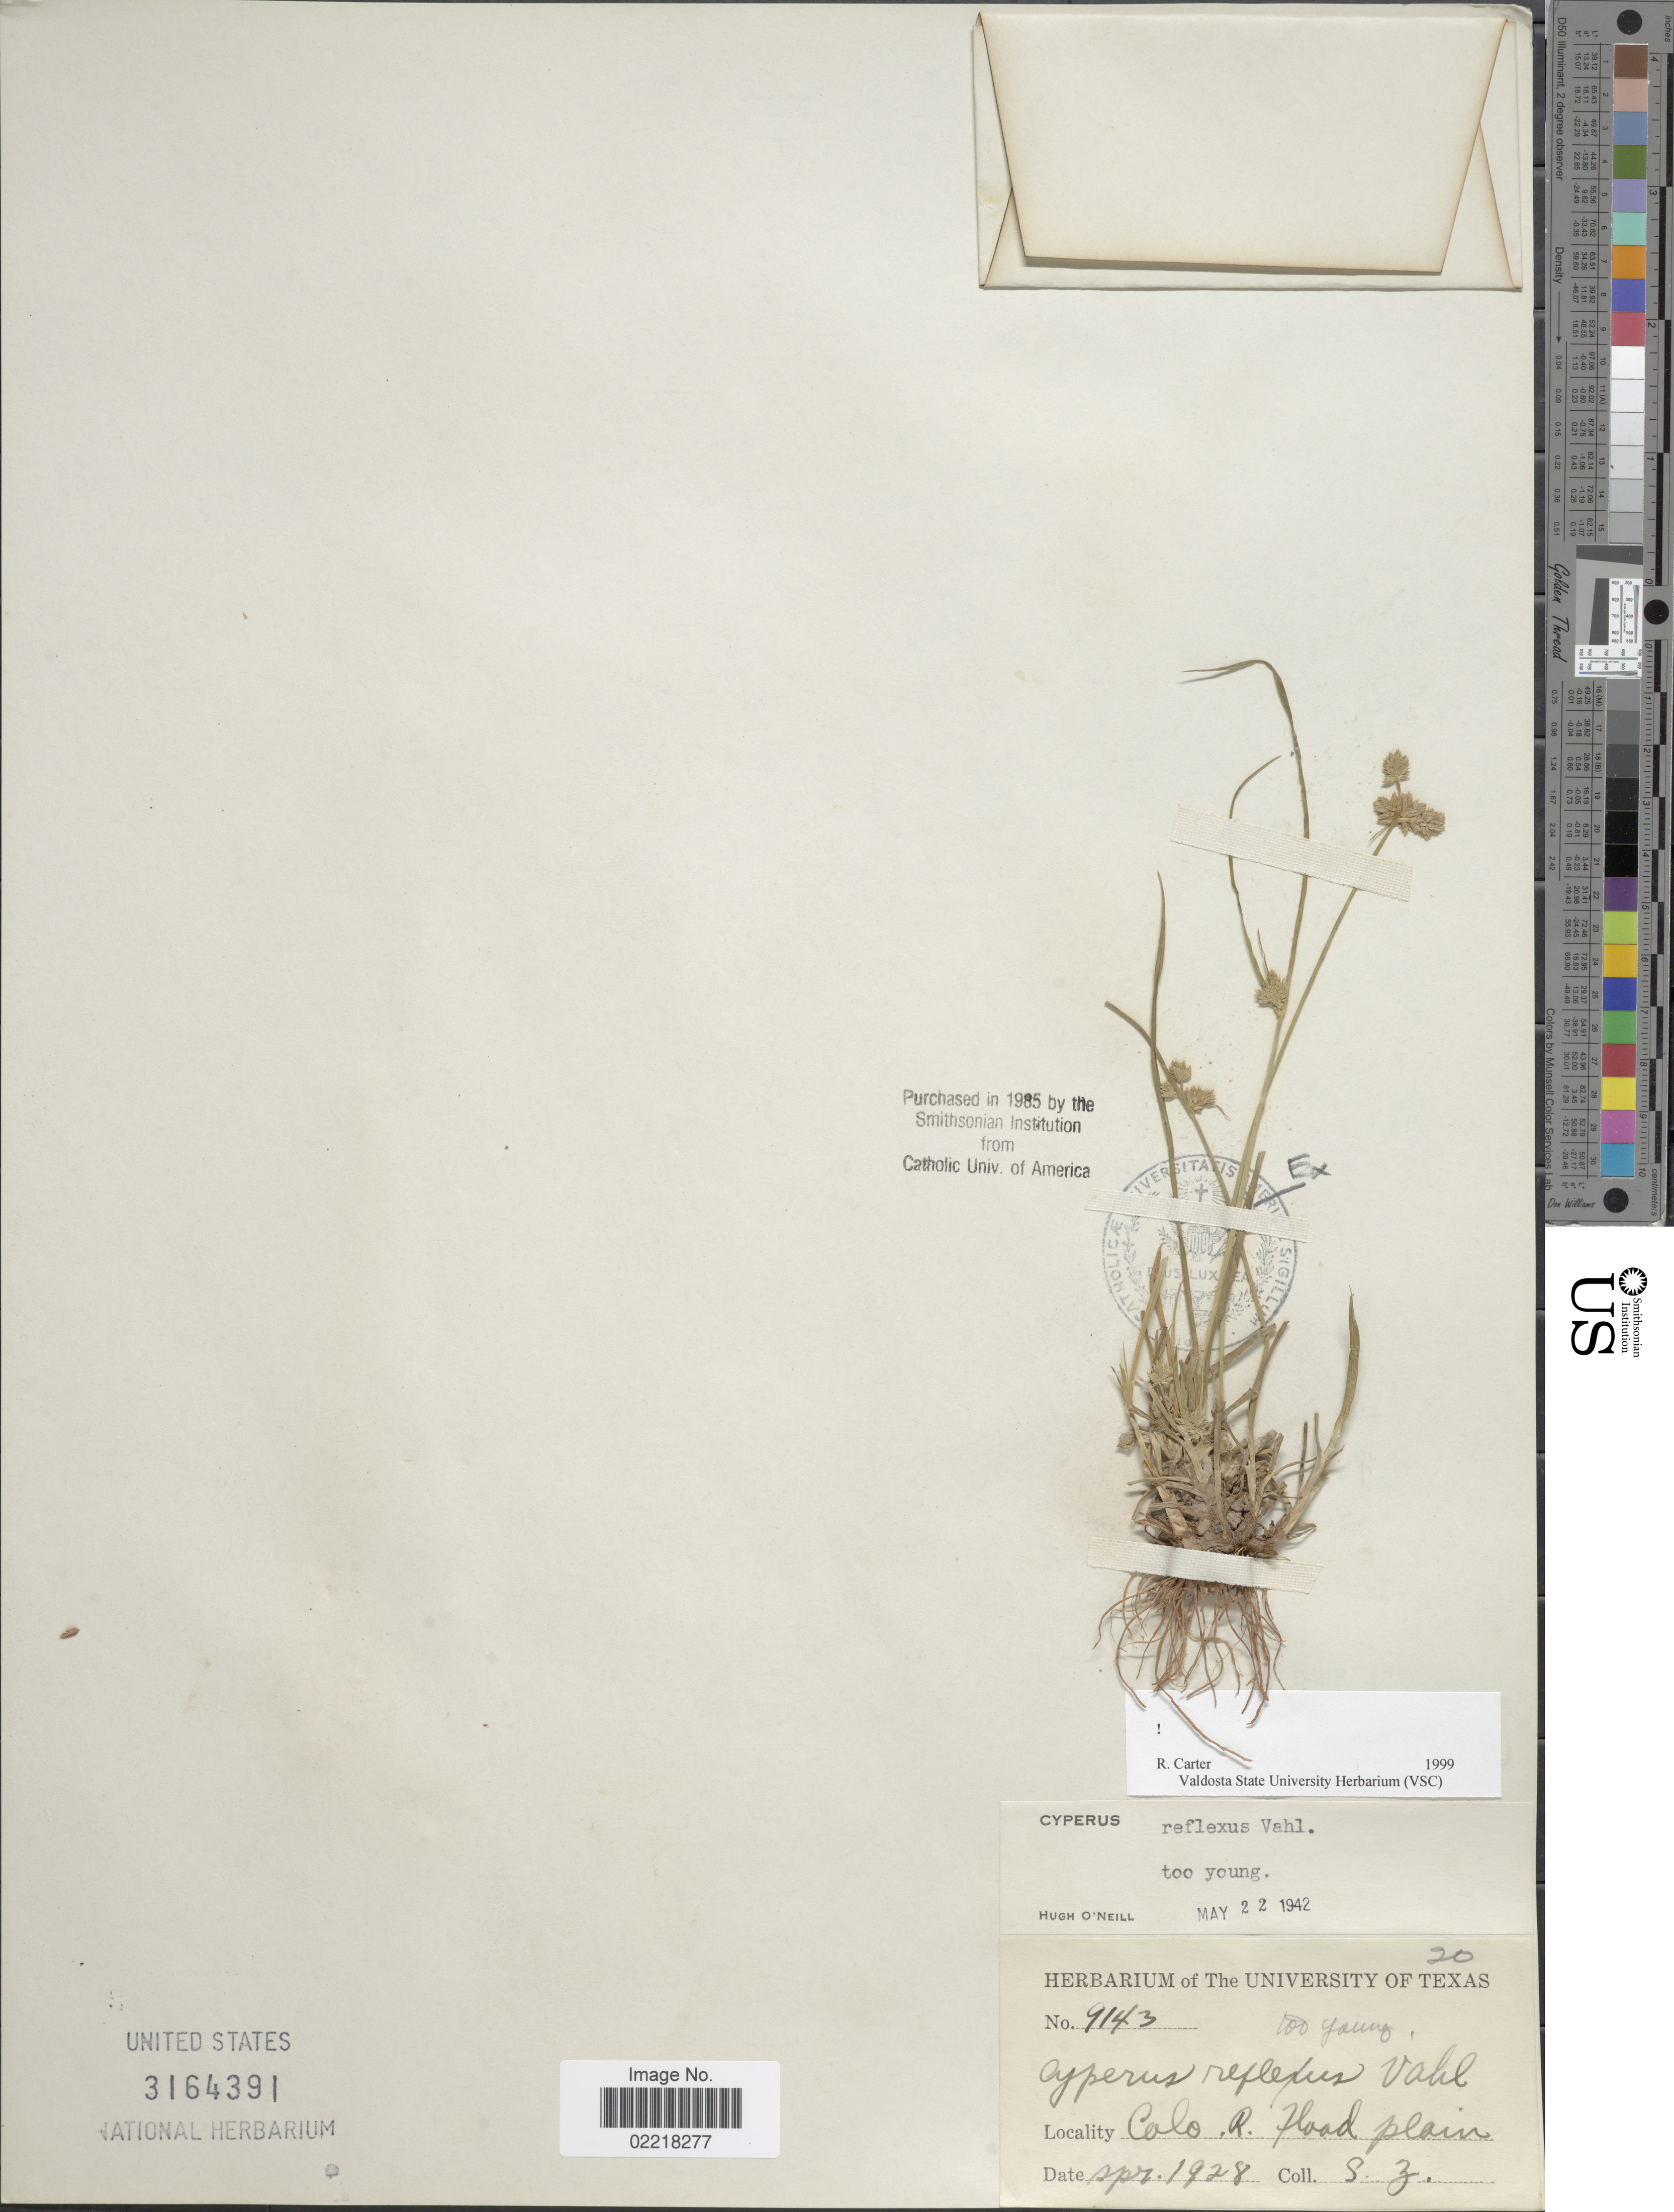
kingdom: Plantae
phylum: Tracheophyta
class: Liliopsida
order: Poales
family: Cyperaceae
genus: Cyperus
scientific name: Cyperus reflexus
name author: Vahl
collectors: S. Z.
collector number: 9143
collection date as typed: spr. 1928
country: United States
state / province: Colorado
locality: Colo. R. flood plain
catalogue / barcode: US 3164391